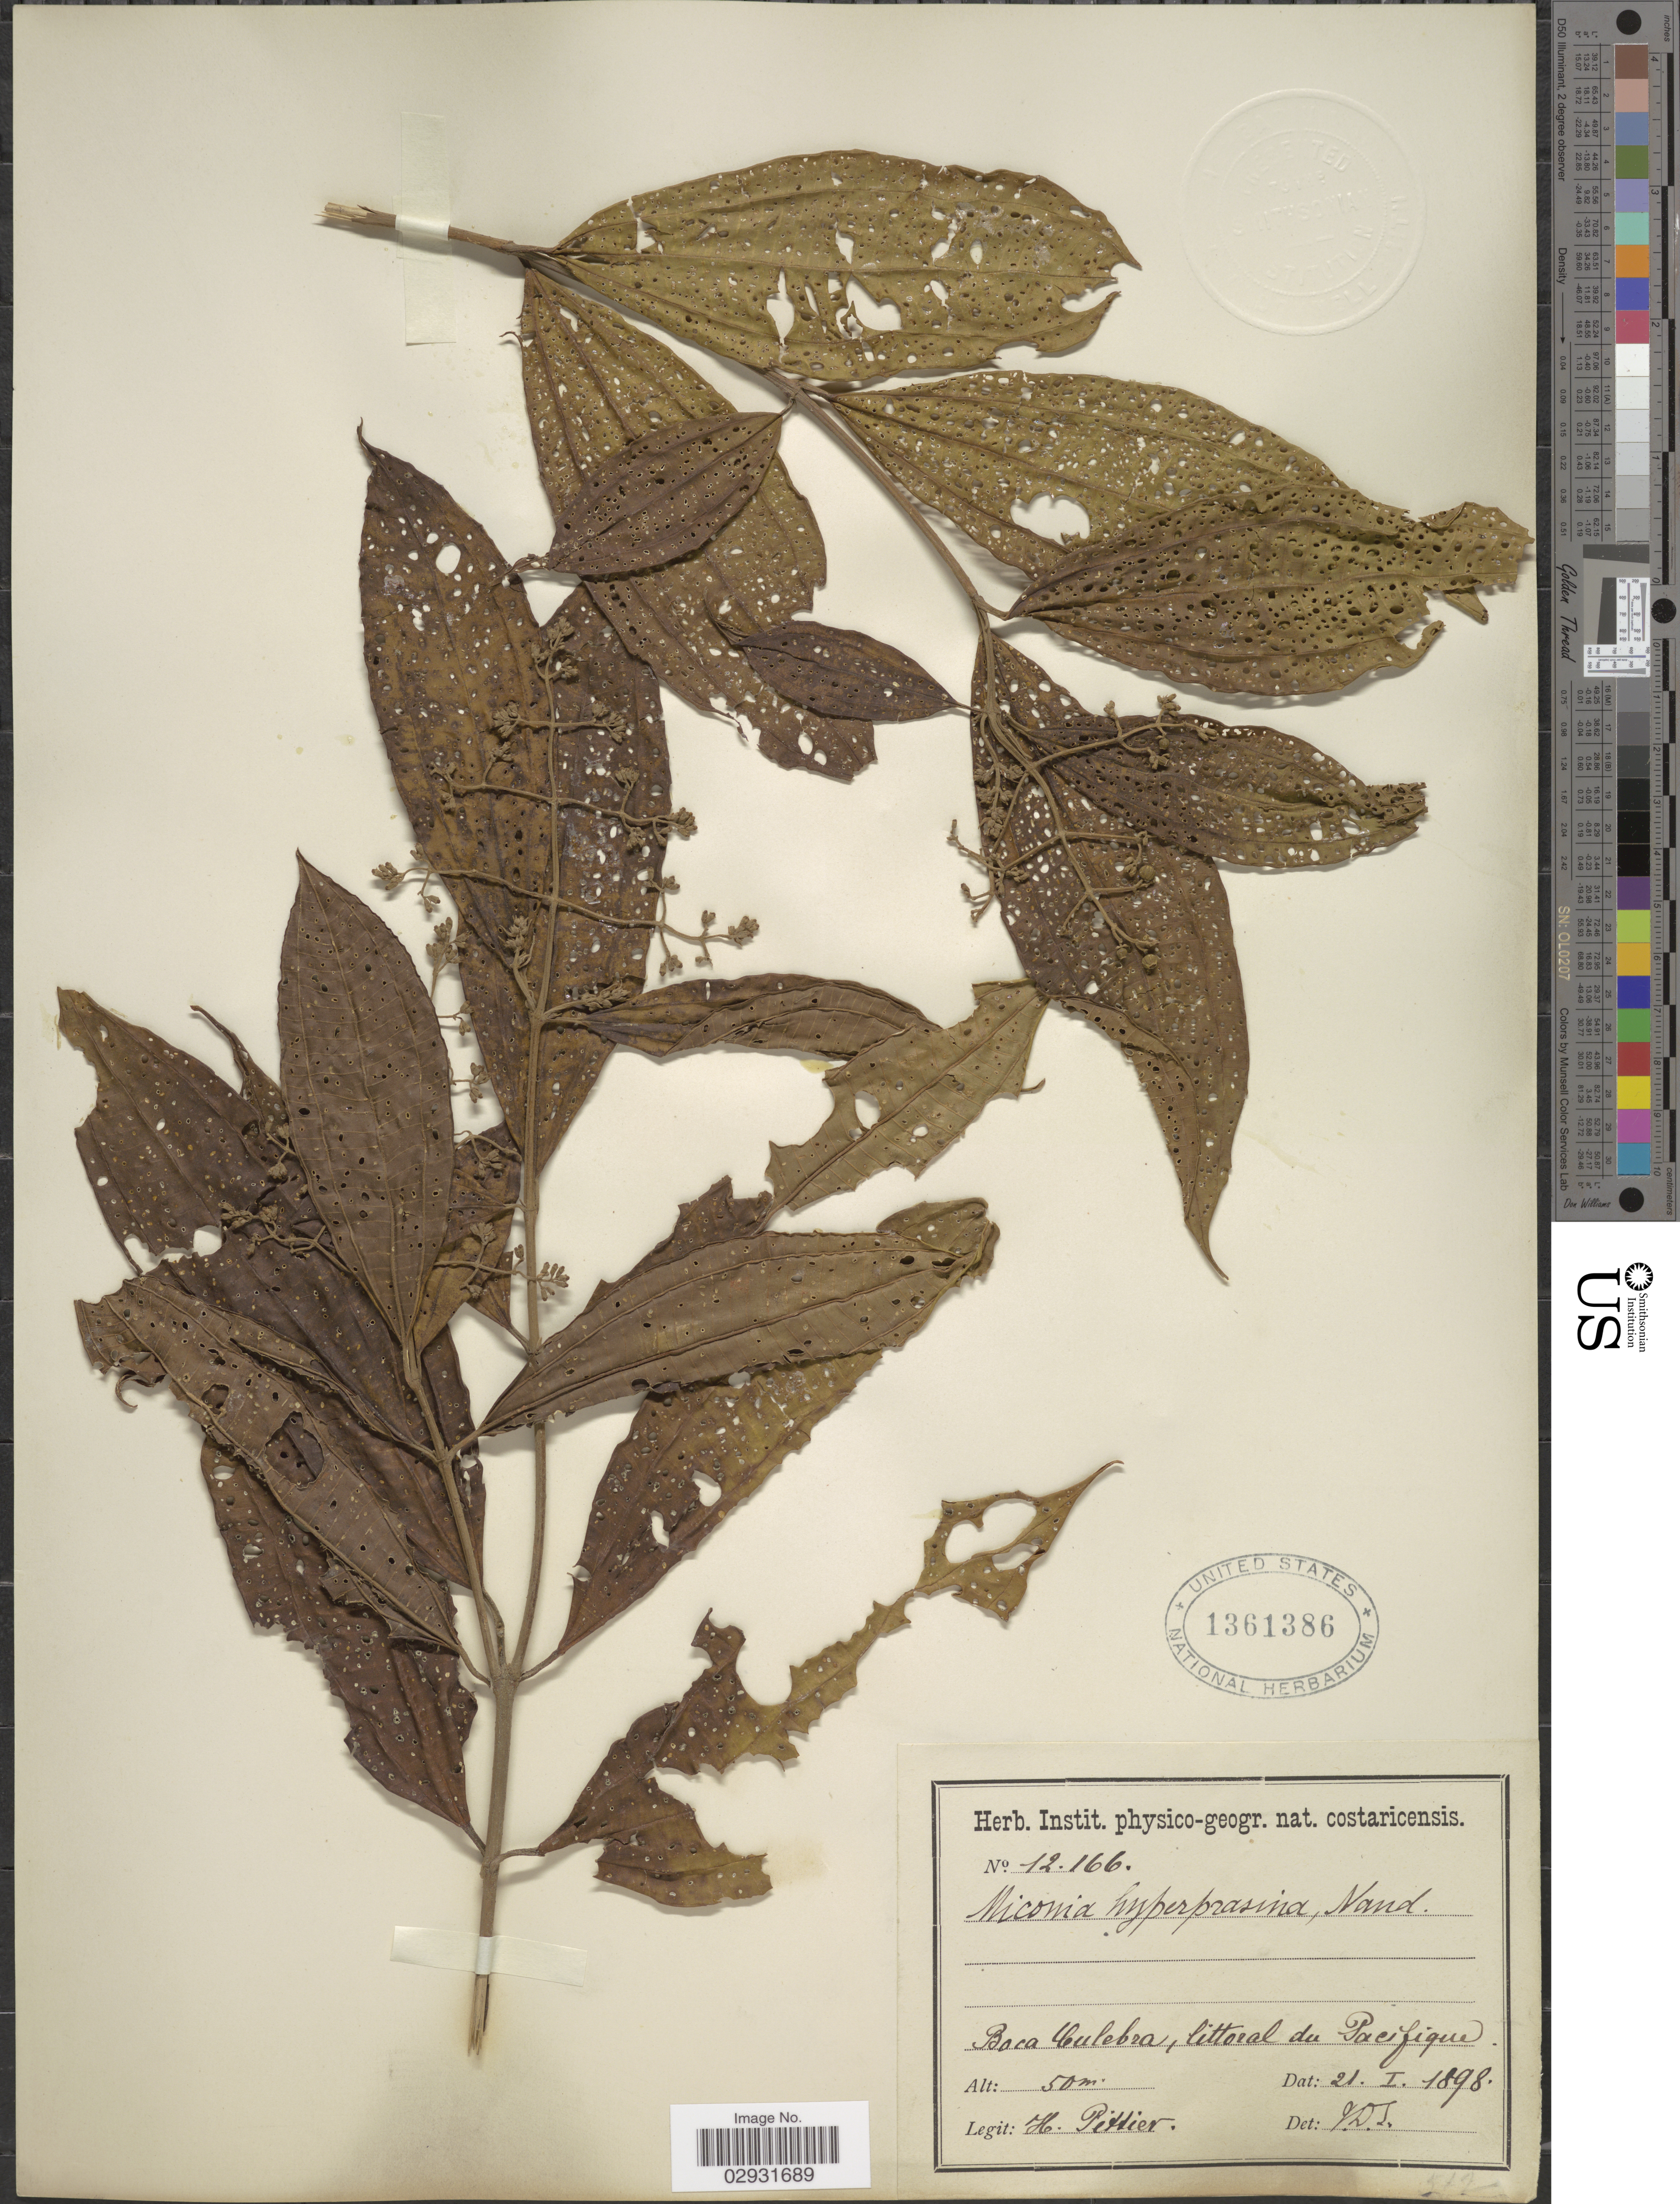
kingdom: Plantae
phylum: Tracheophyta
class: Magnoliopsida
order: Myrtales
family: Melastomataceae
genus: Miconia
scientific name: Miconia affinis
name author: DC.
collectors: H. F. Pittier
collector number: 12166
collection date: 1898-01-21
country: Costa Rica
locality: Boca Culebra, littoral du Pacifique.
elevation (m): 50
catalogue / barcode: US 1361386